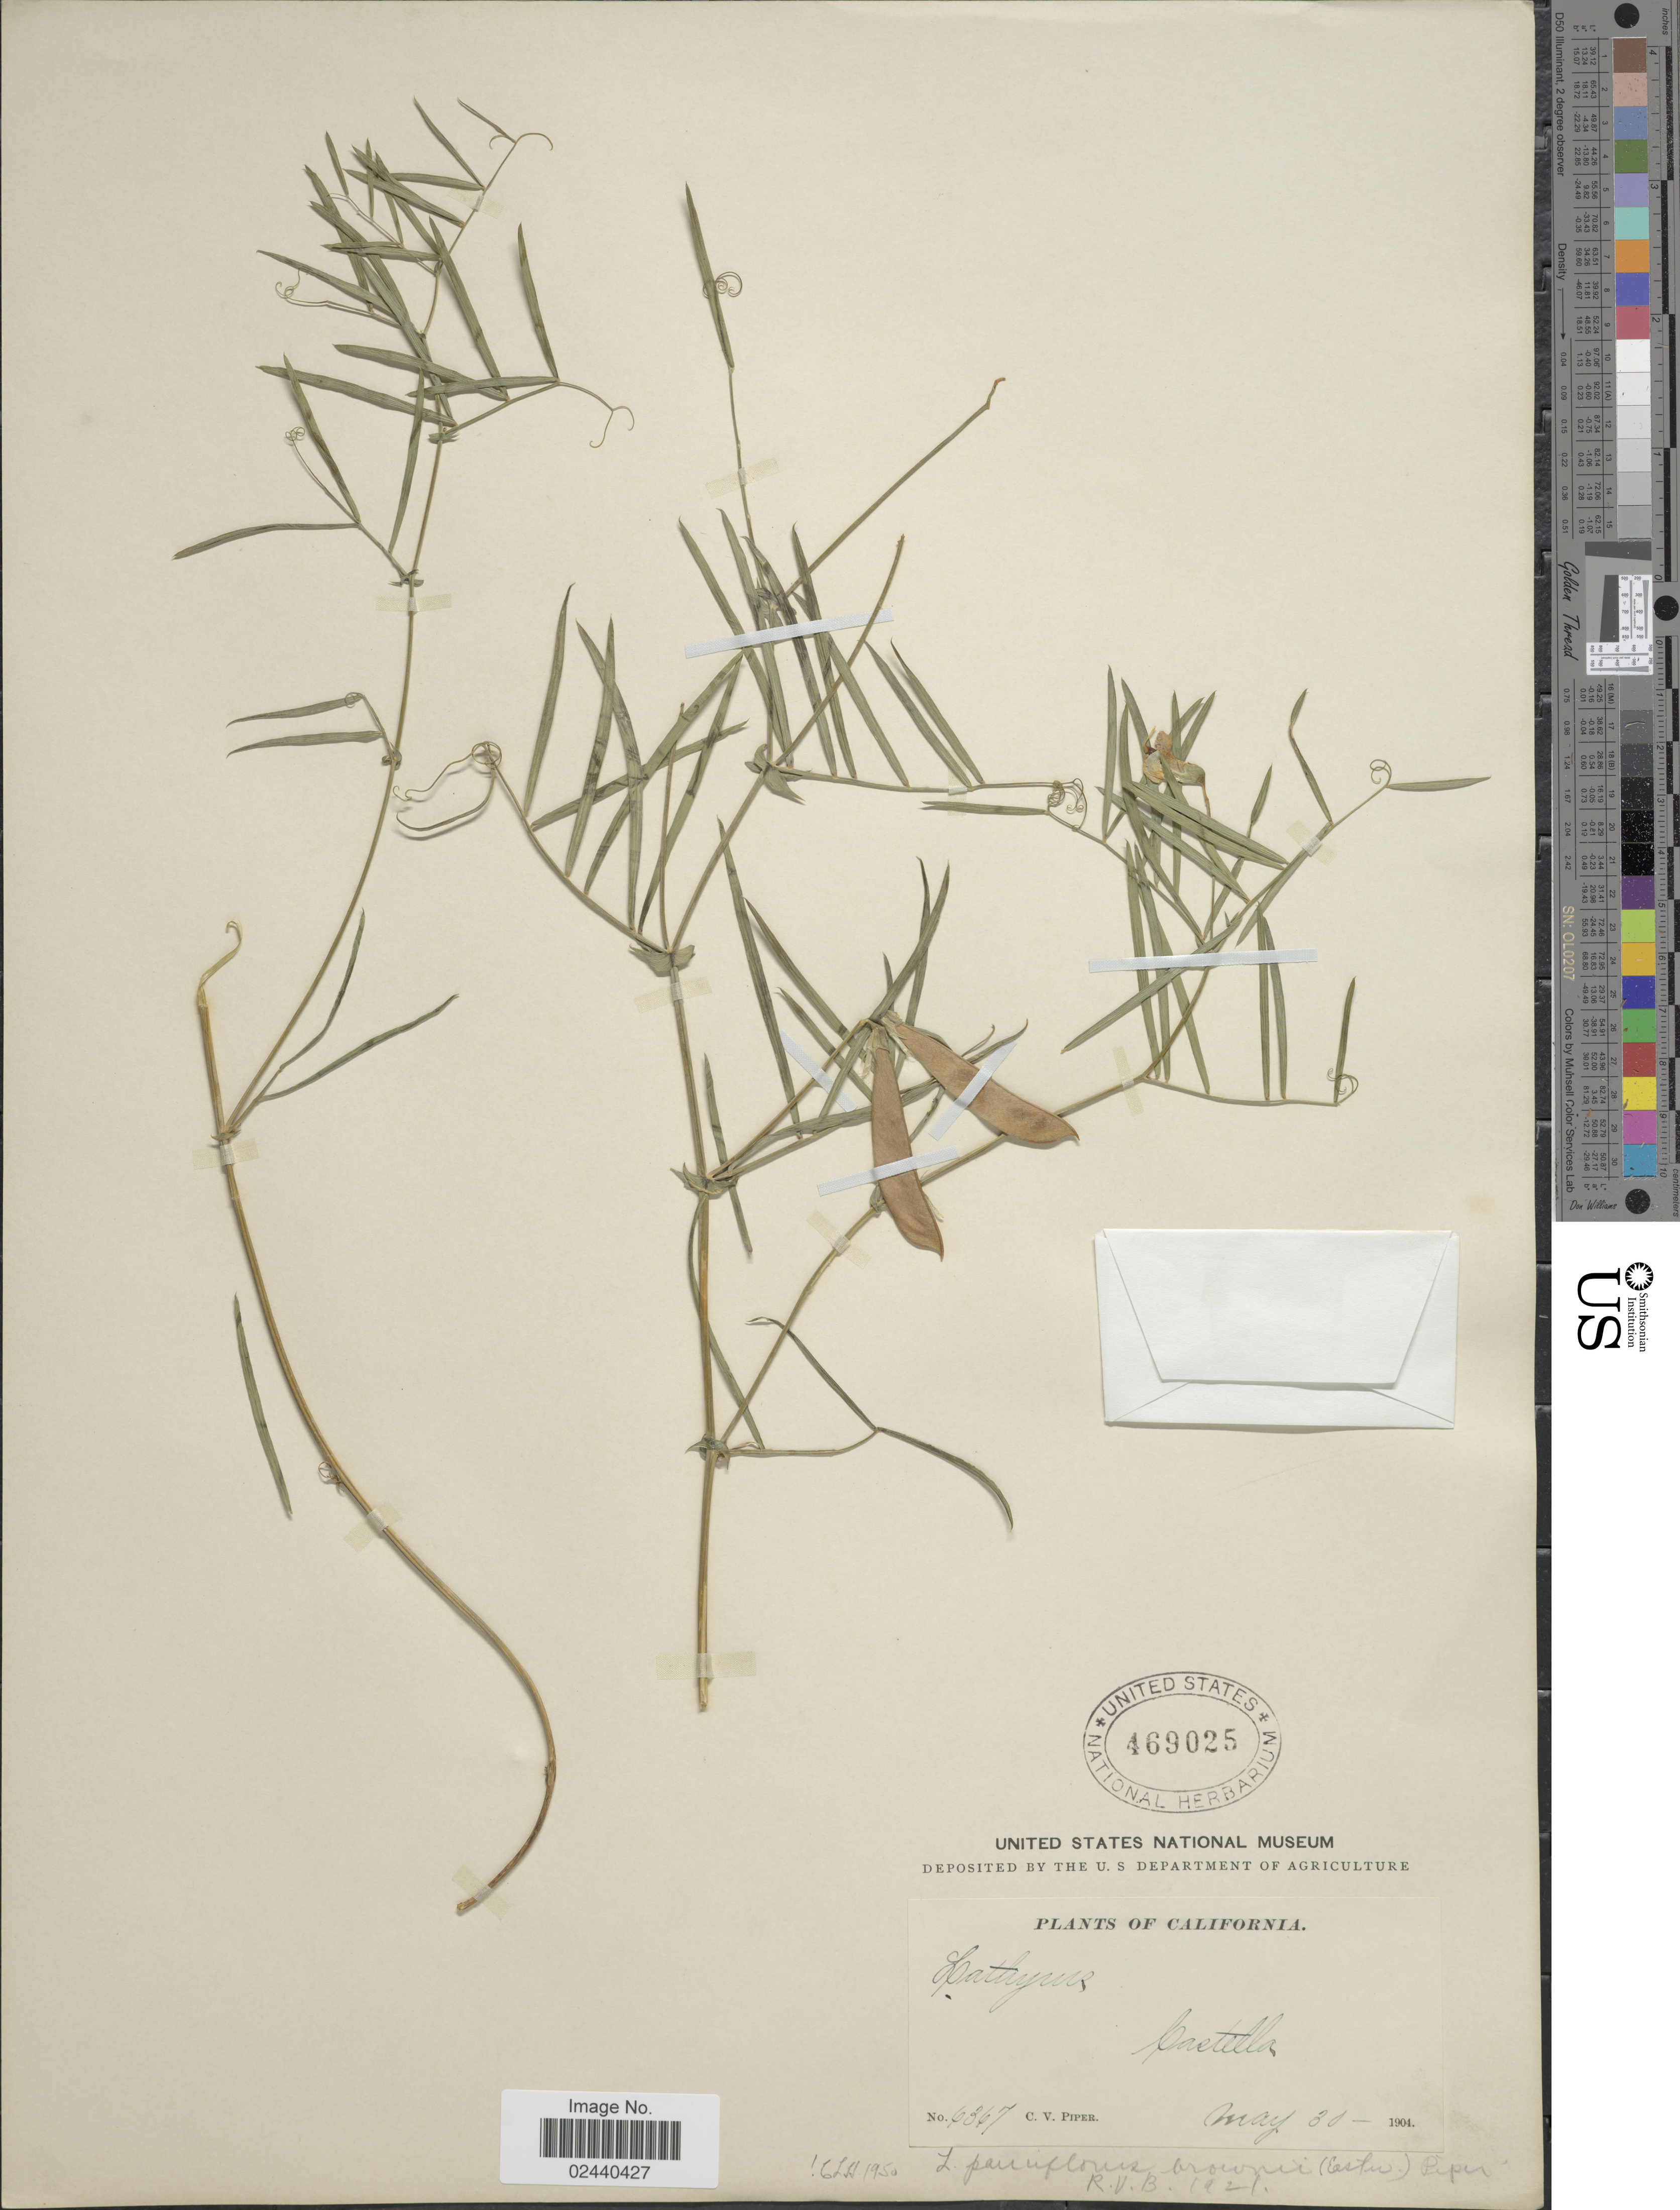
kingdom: Plantae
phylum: Tracheophyta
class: Magnoliopsida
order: Fabales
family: Fabaceae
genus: Lathyrus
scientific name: Lathyrus brownii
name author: Eastw.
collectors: C. V. Piper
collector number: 6367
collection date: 1904-05-30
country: United States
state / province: California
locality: Castella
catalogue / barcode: US 469025